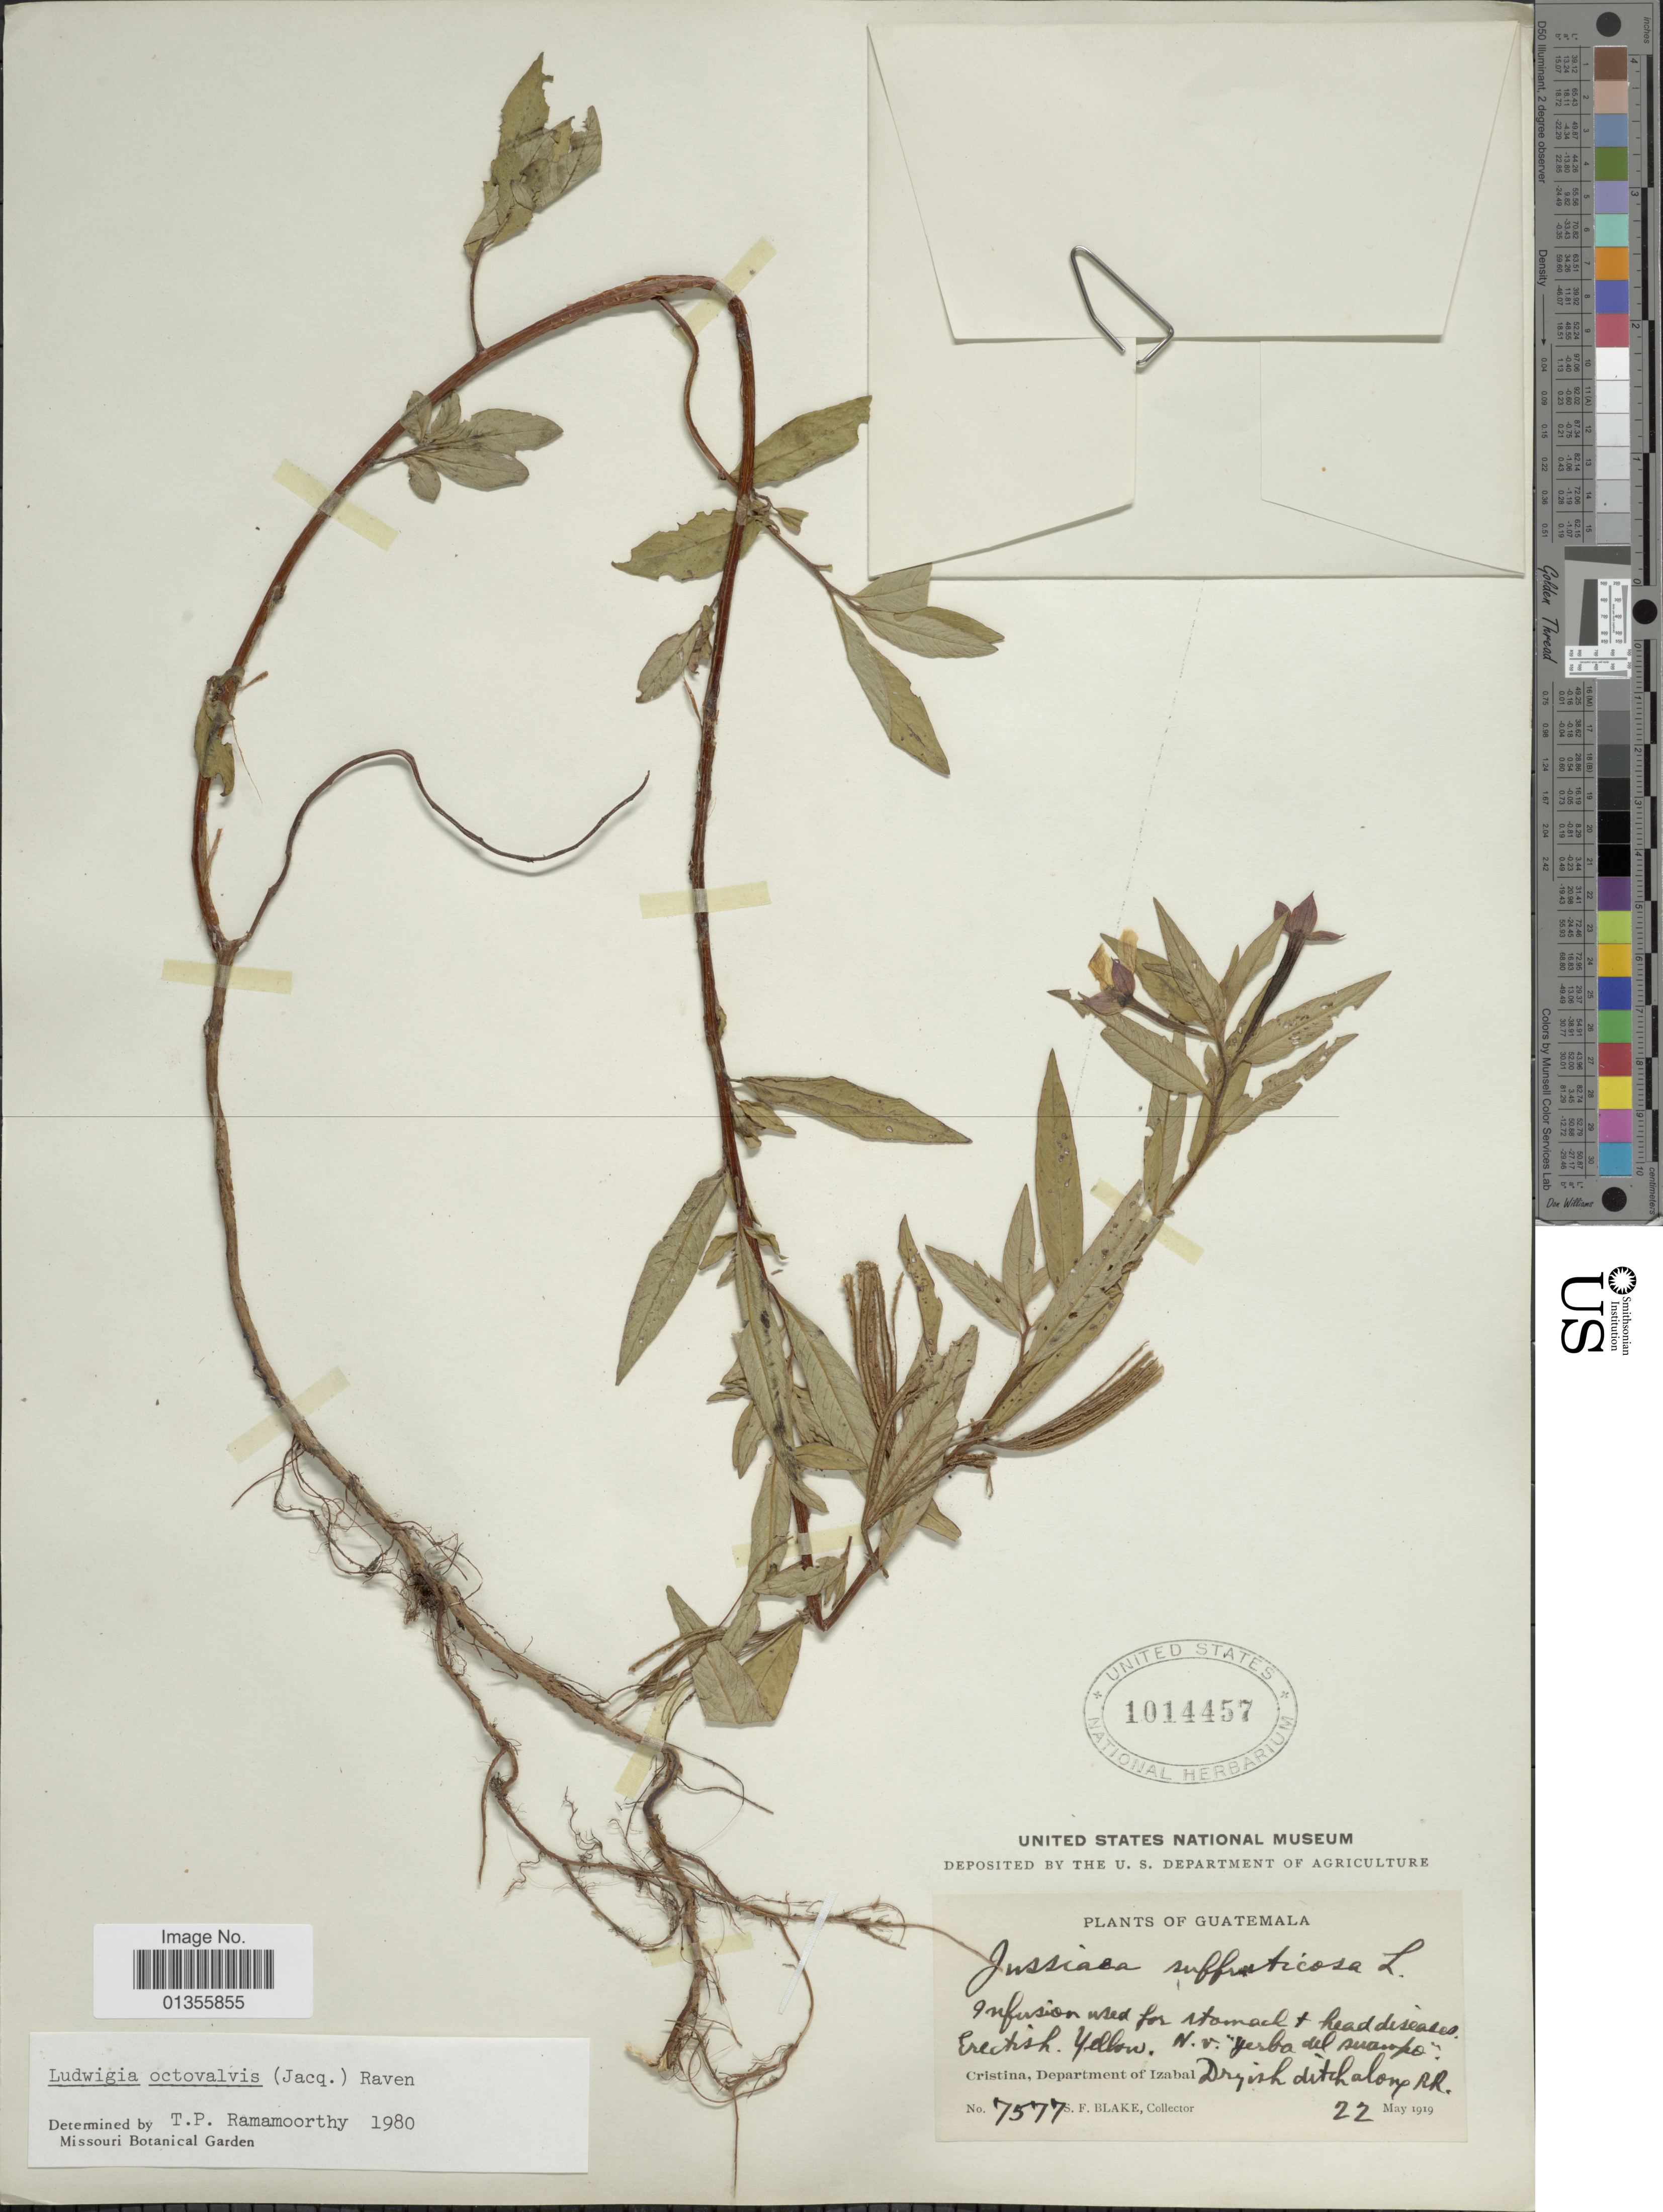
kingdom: Plantae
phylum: Tracheophyta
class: Magnoliopsida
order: Myrtales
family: Onagraceae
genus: Ludwigia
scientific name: Ludwigia octovalvis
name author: (Jacq.) P.H. Raven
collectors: S. Blake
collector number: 7577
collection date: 1919-05-22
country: Guatemala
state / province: Izabal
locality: Cristina, Department of Izabal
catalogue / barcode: US 1014457